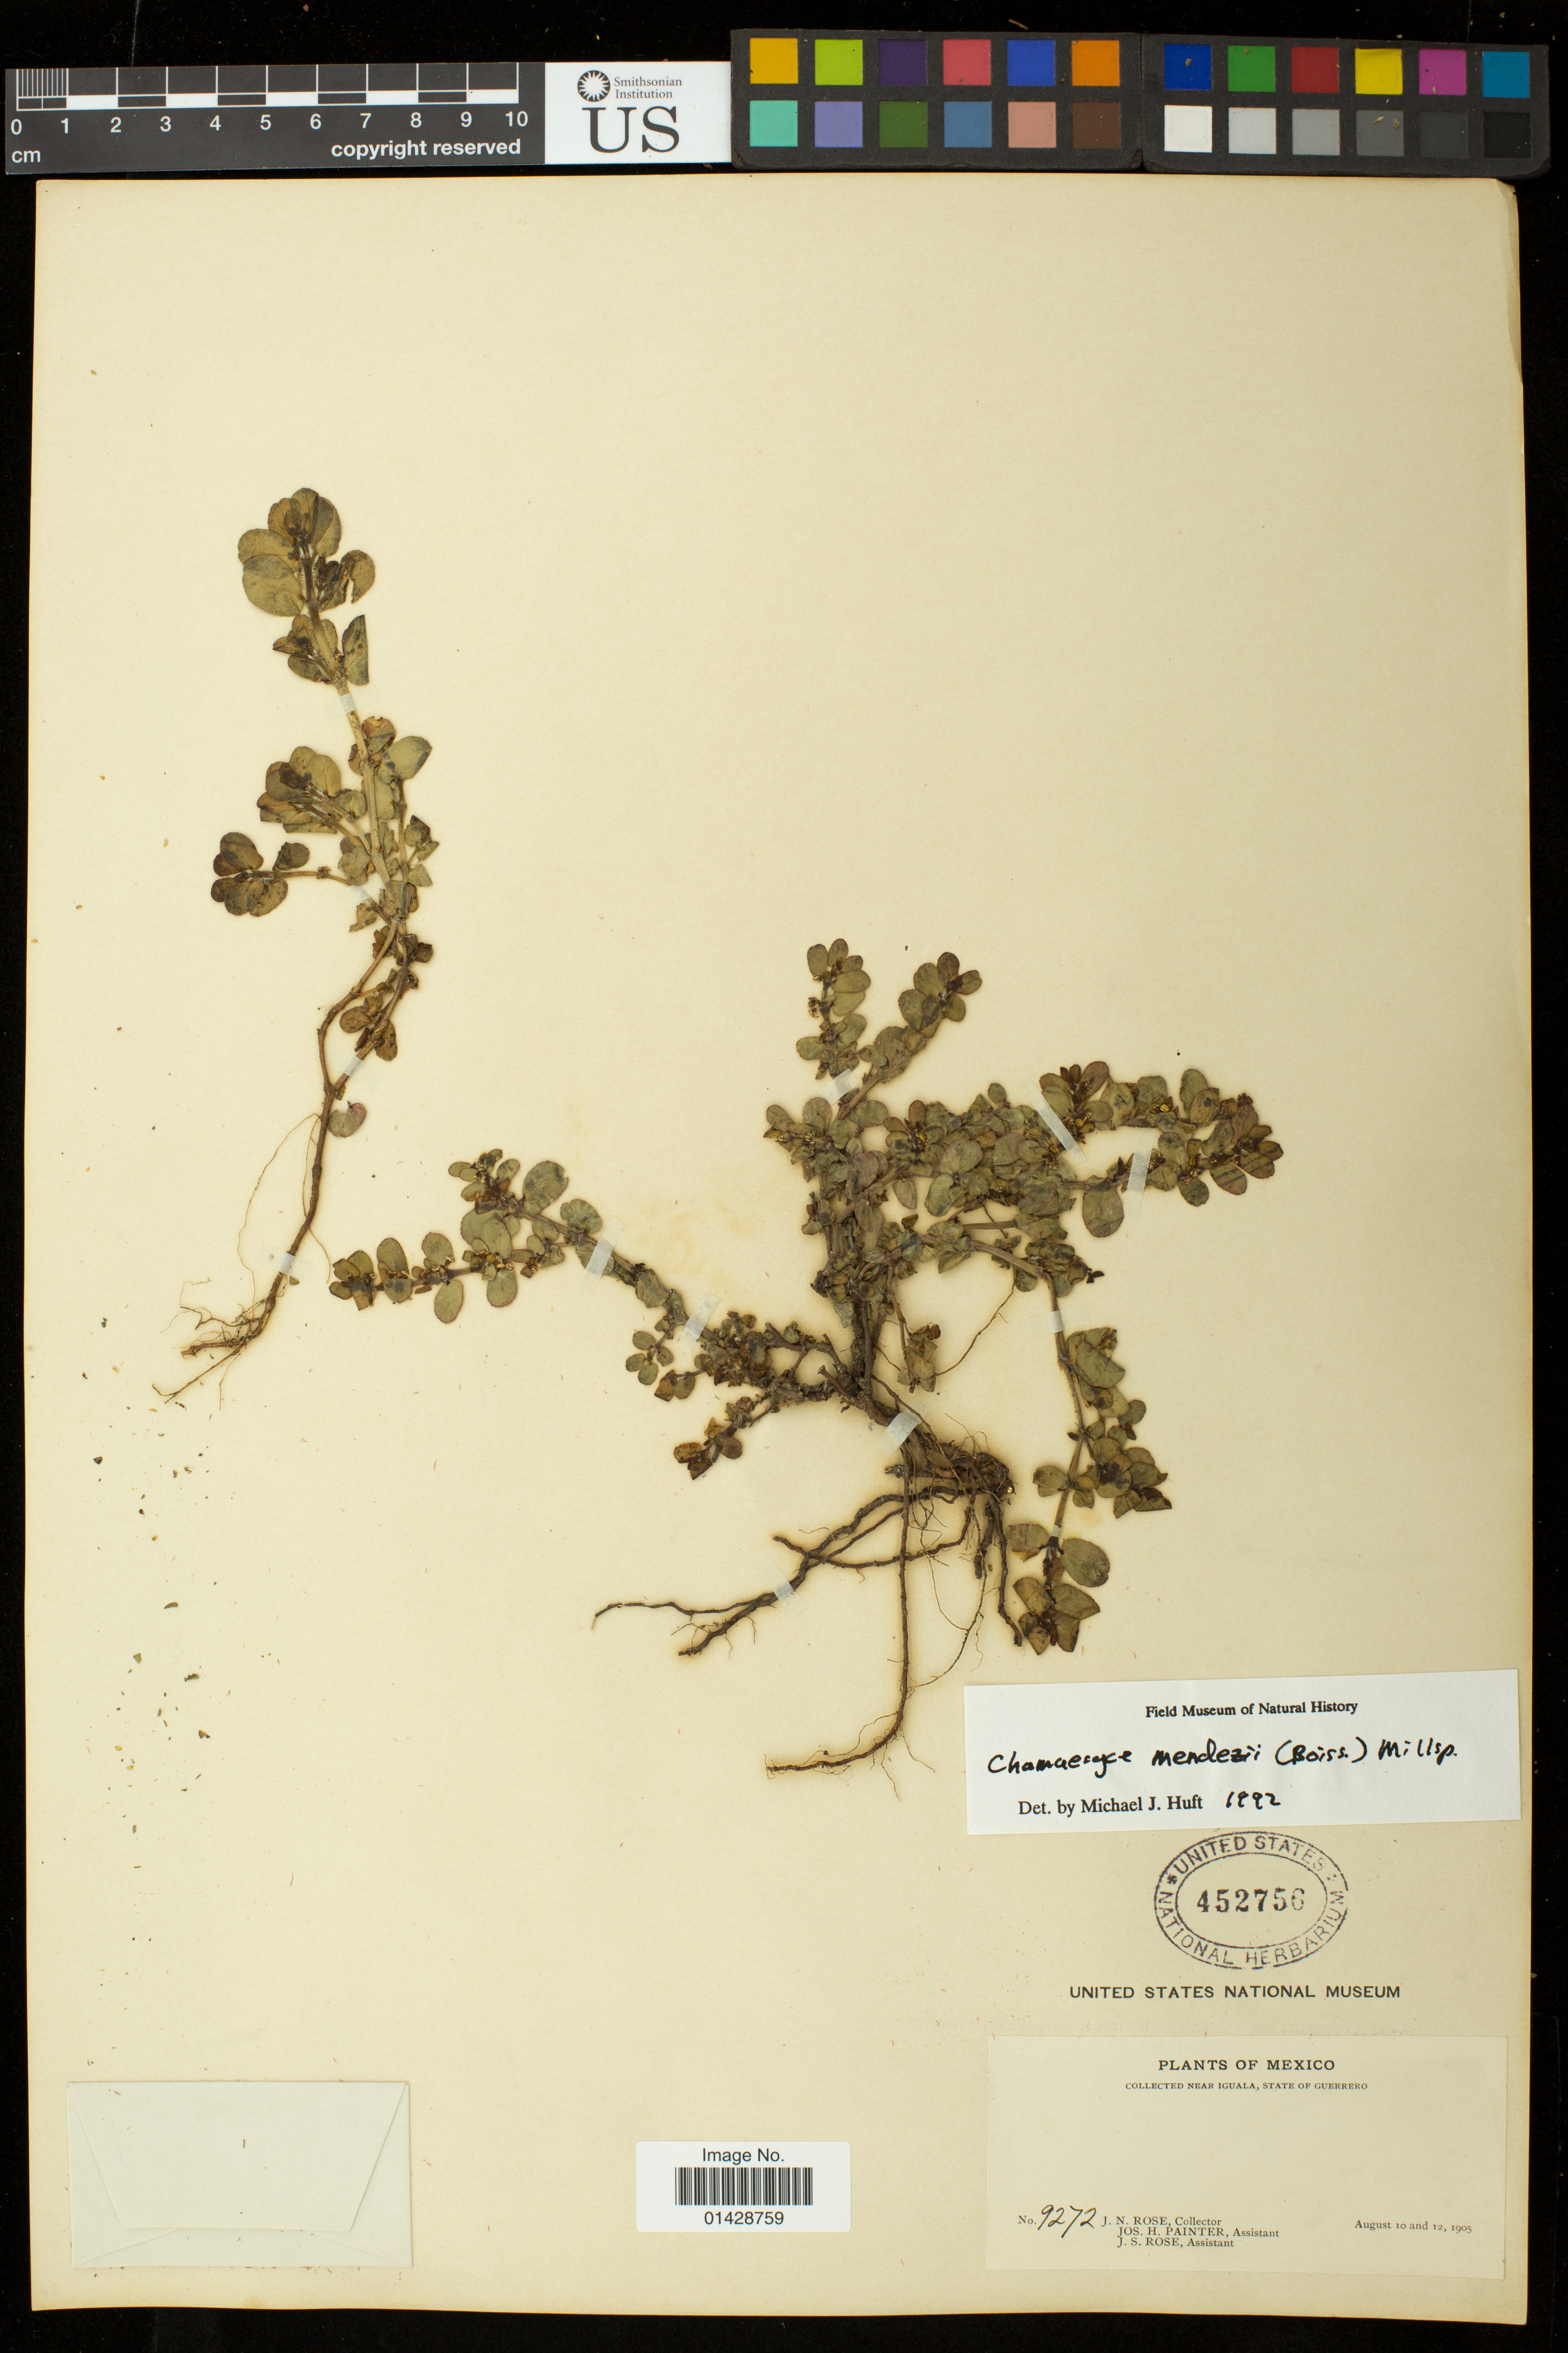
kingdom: Plantae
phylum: Tracheophyta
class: Magnoliopsida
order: Malpighiales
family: Euphorbiaceae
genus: Euphorbia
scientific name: Euphorbia mendezii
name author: Boiss.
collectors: J. N. Rose, J. H. Painter & J. S. Rose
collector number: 9272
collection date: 1905-08-10,1905-08-12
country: Mexico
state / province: Guerrero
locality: Near Iguala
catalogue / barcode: US 452756